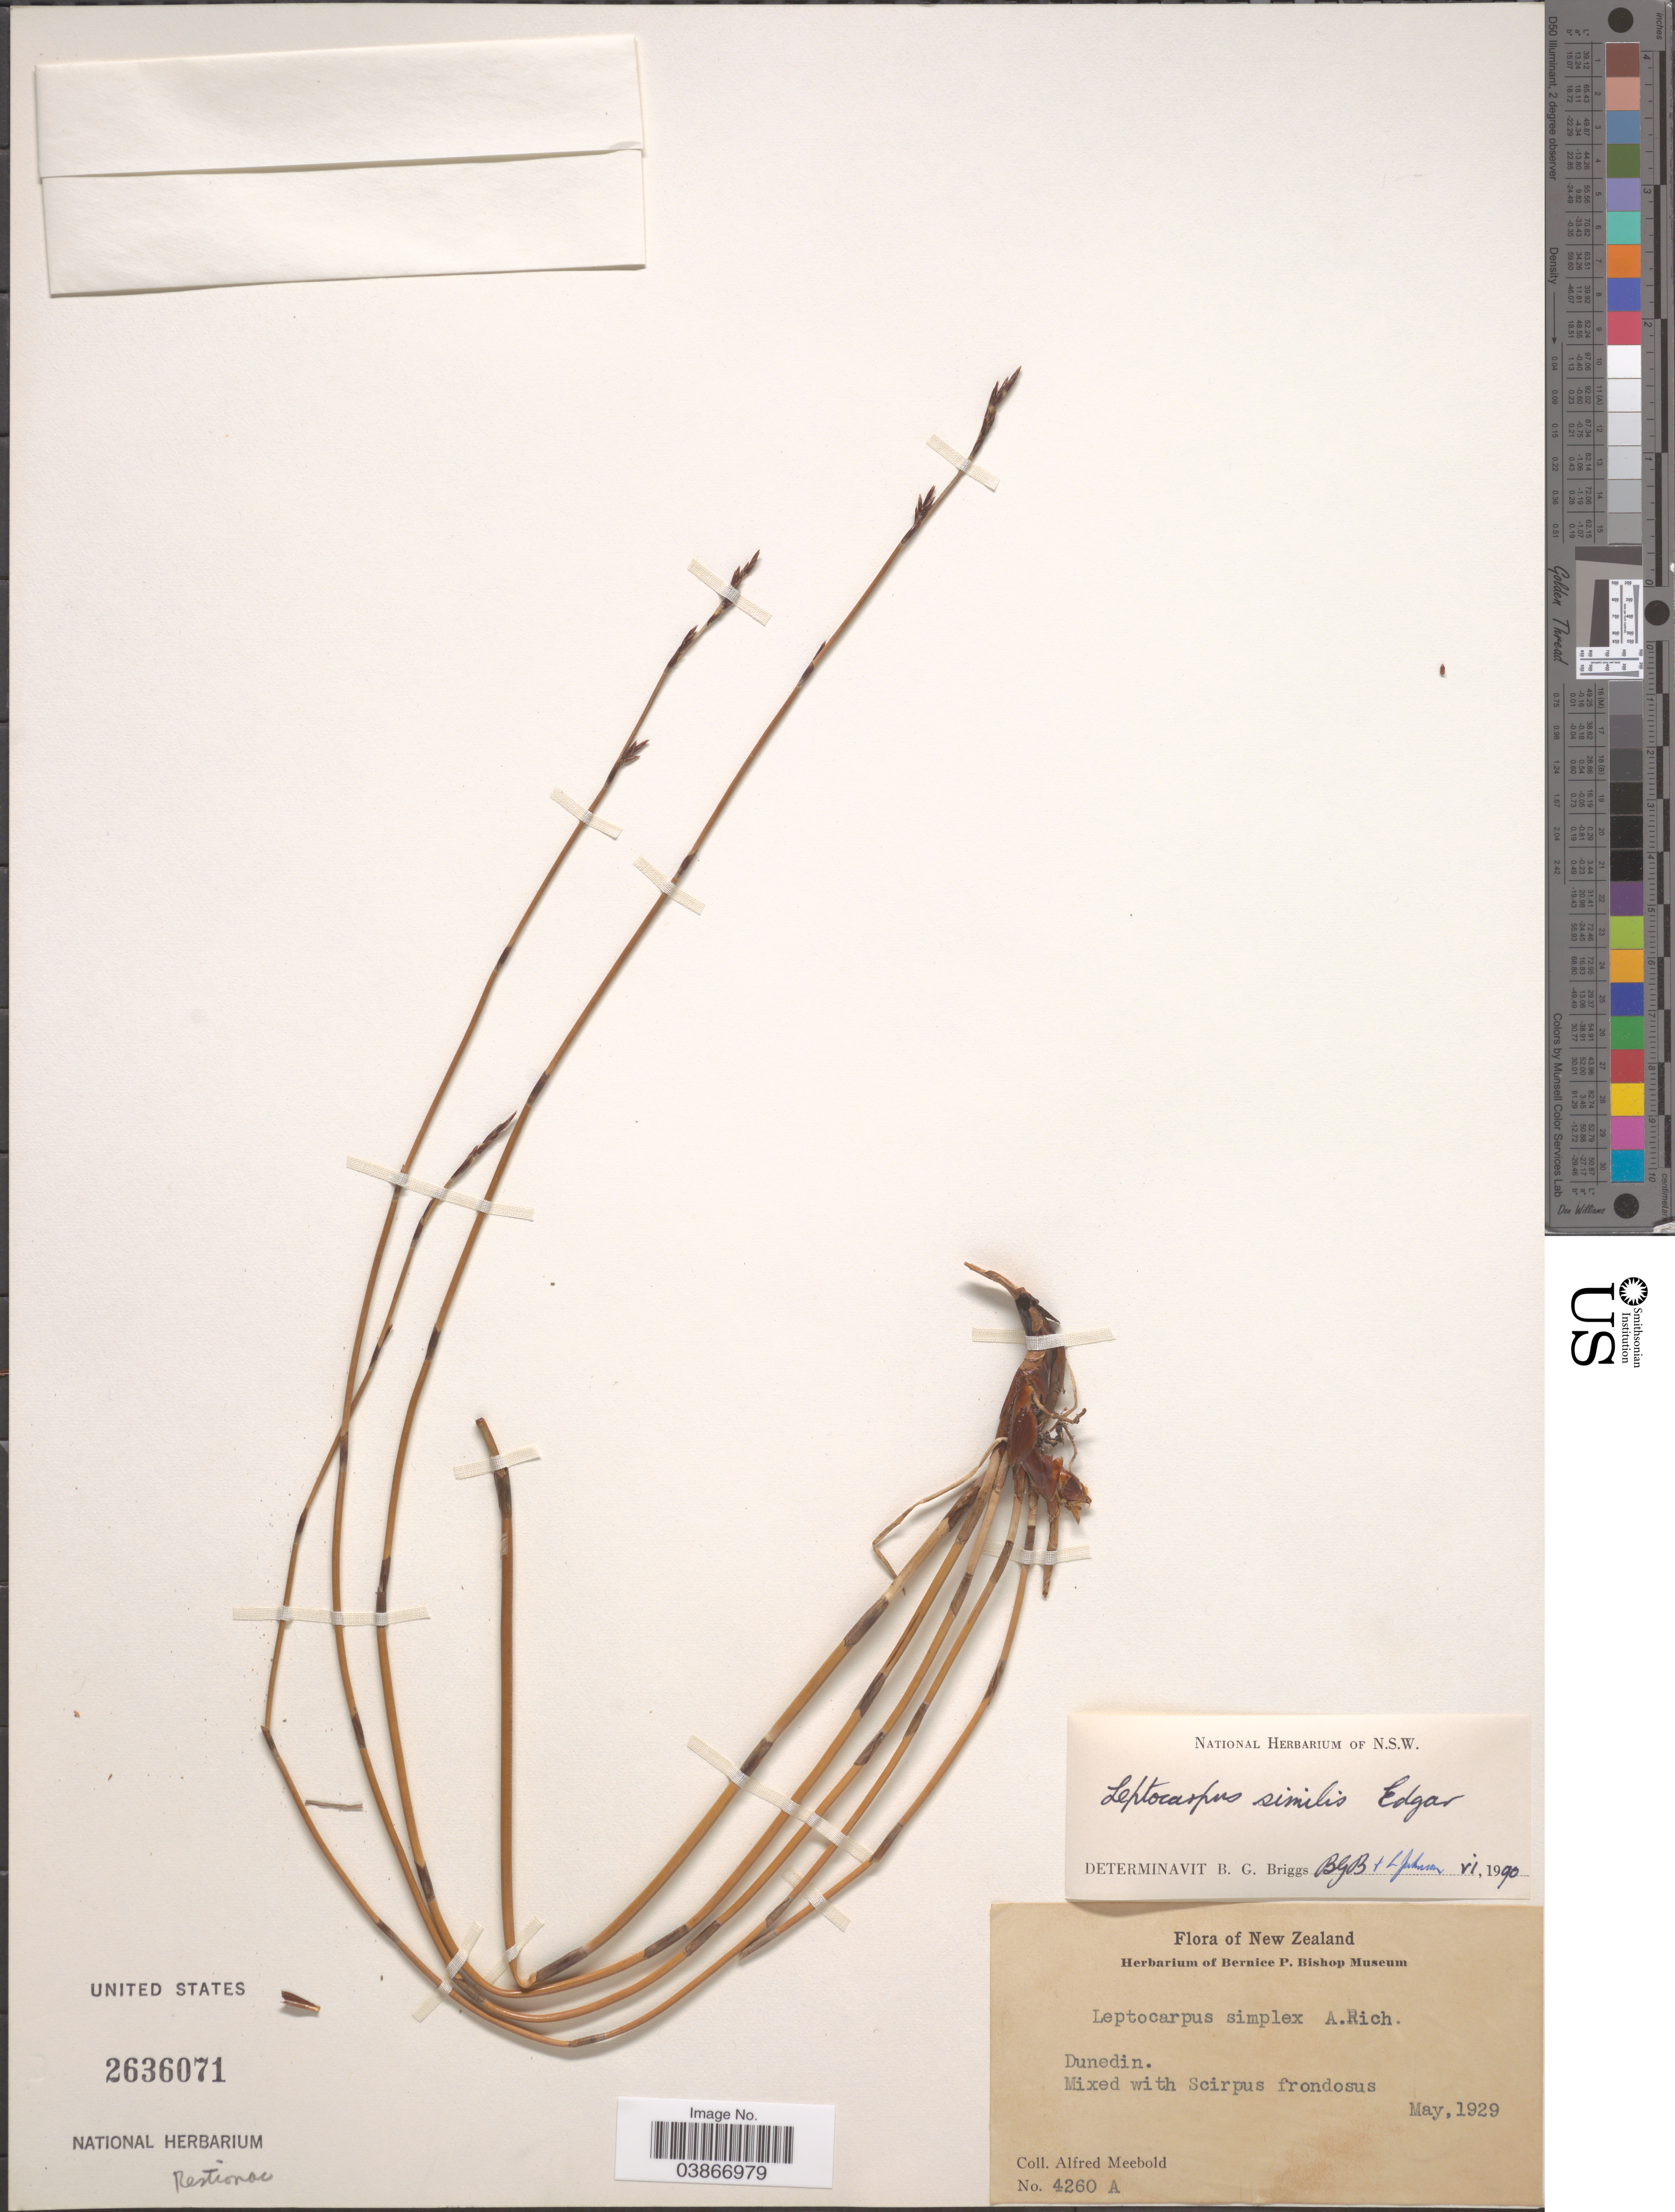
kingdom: Plantae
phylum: Tracheophyta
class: Liliopsida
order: Poales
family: Restionaceae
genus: Leptocarpus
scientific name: Leptocarpus similis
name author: Edgar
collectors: A. Meebold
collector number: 4260A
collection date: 1929-05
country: New Zealand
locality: Dunedin.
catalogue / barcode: US 2636071